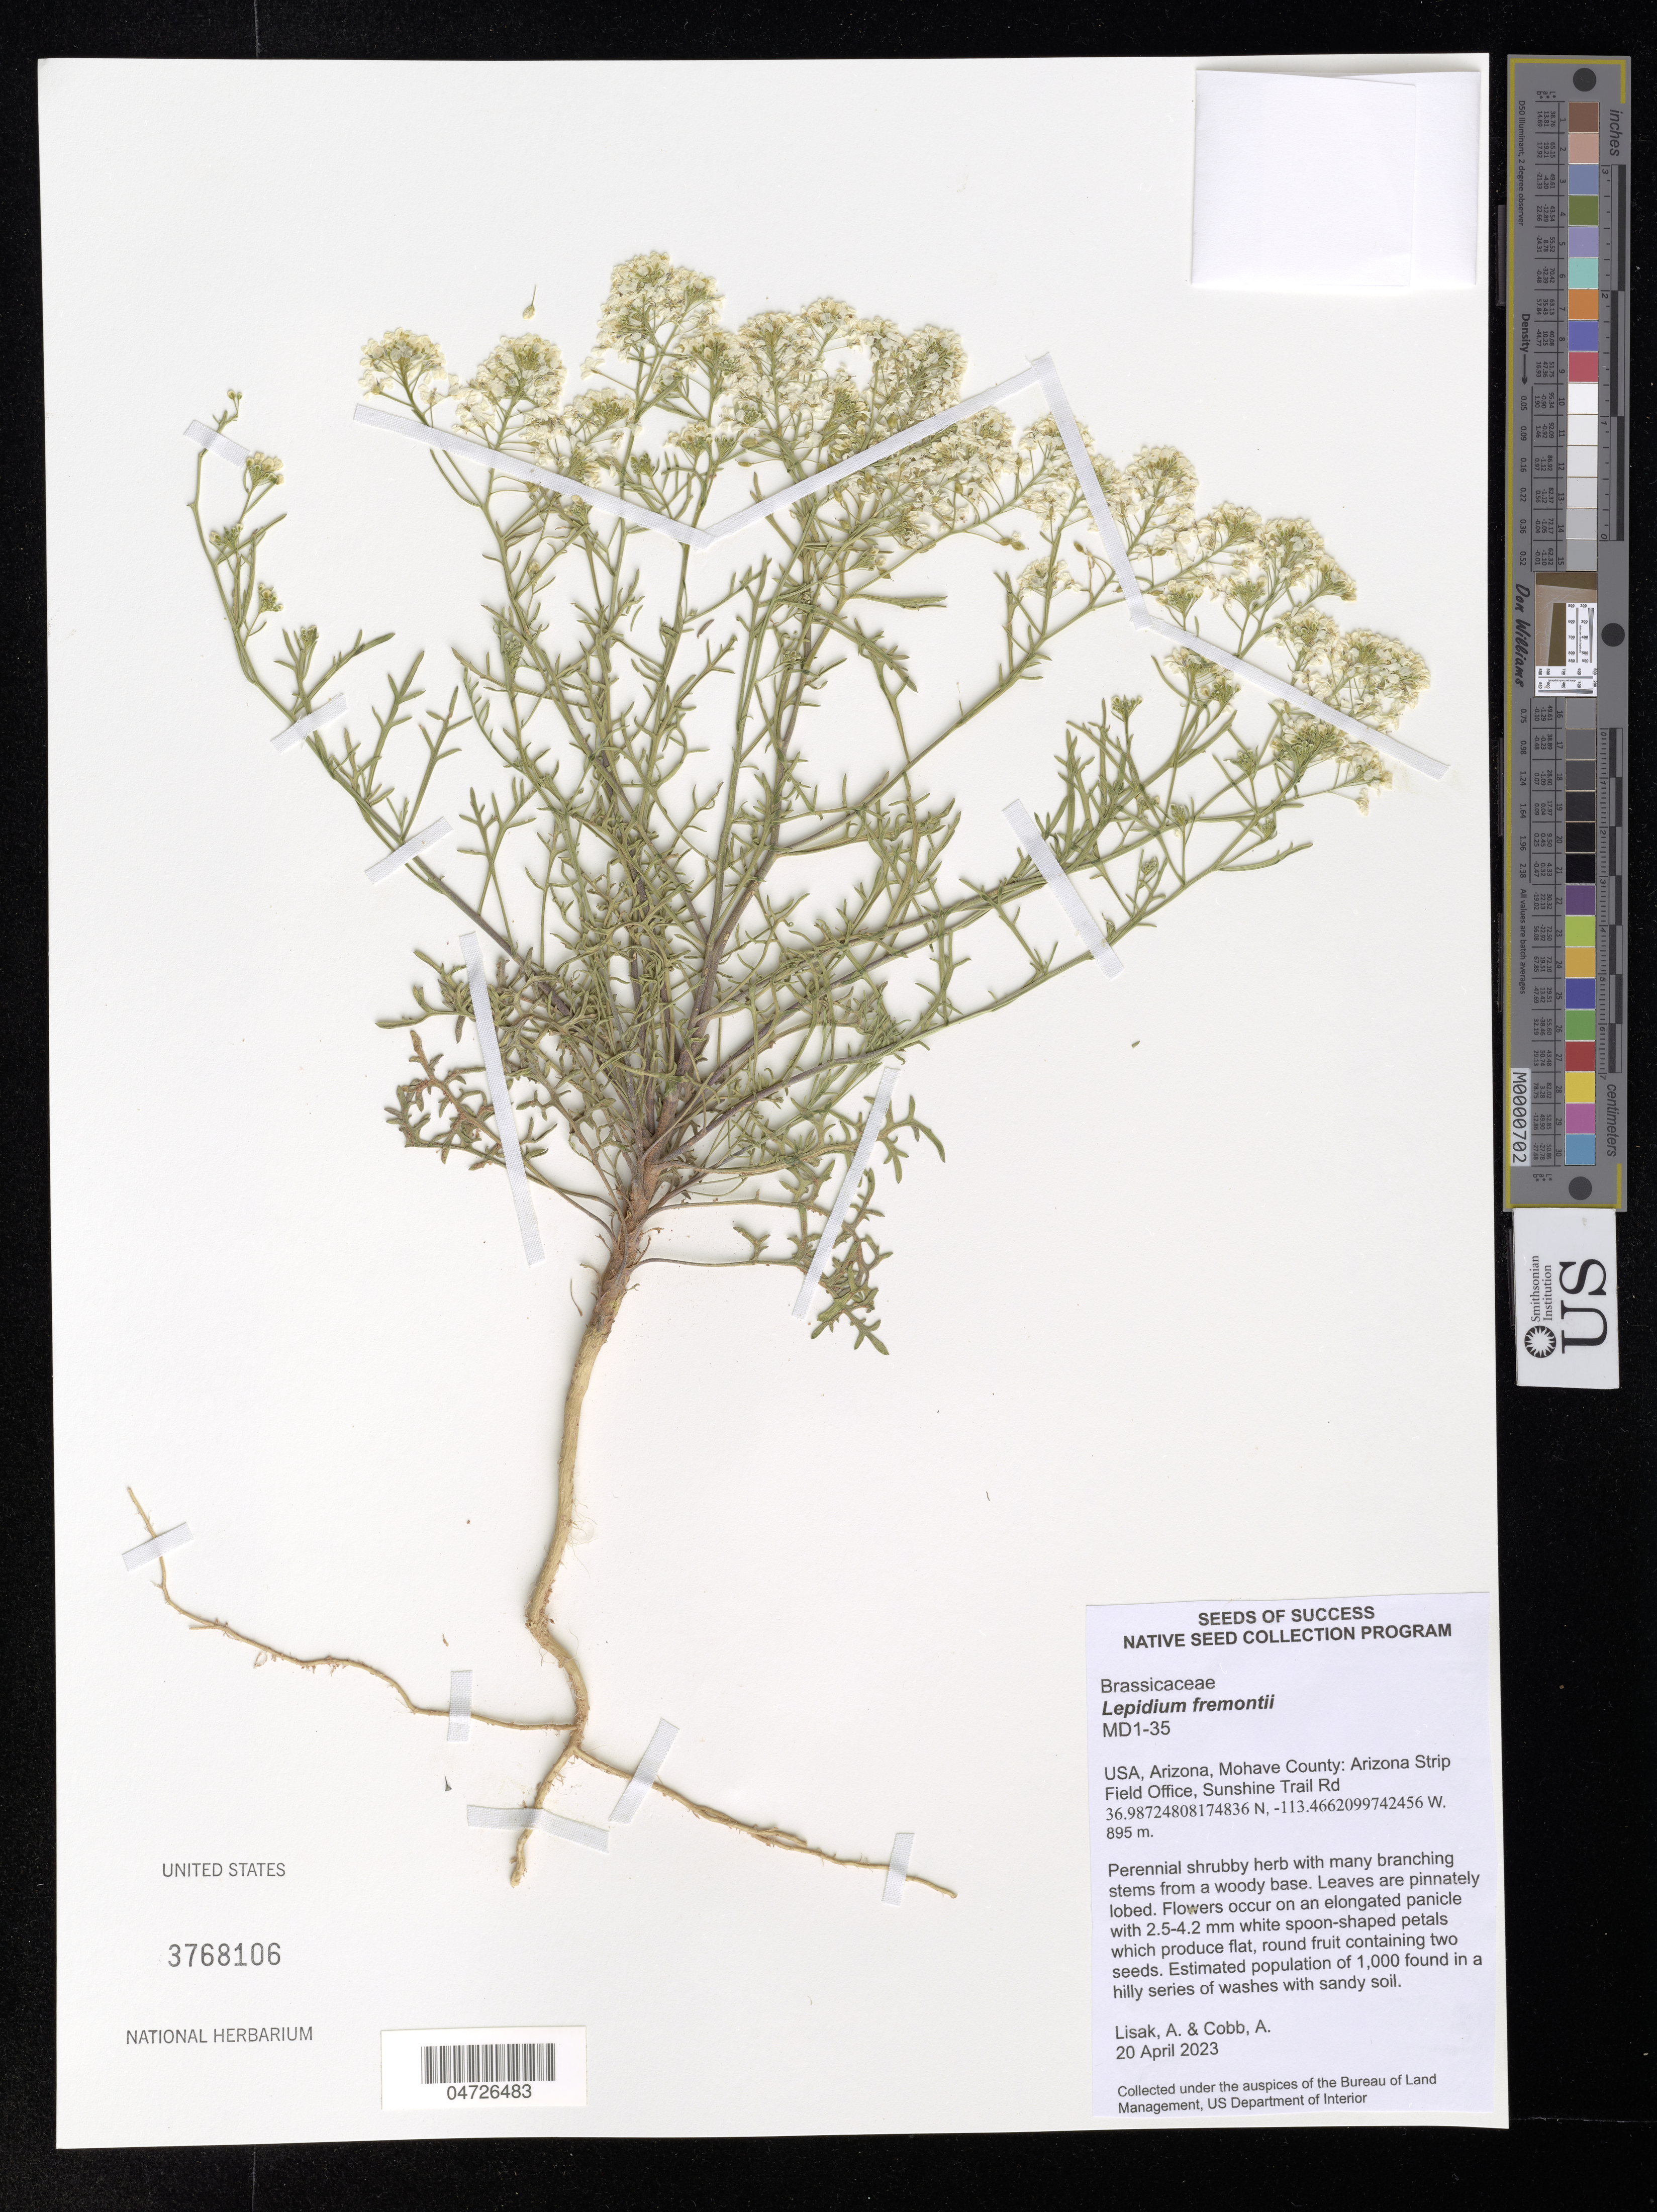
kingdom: Plantae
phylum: Tracheophyta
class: Magnoliopsida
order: Brassicales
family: Brassicaceae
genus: Lepidium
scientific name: Lepidium fremontii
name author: S. Watson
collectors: A. Lisak & A. Cobb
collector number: MD1-35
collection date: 2023-04-20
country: United States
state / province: Arizona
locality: Mohave County: Arizona Strip Field Office, Sunshine Trail Rd.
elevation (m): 895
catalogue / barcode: US 3768106